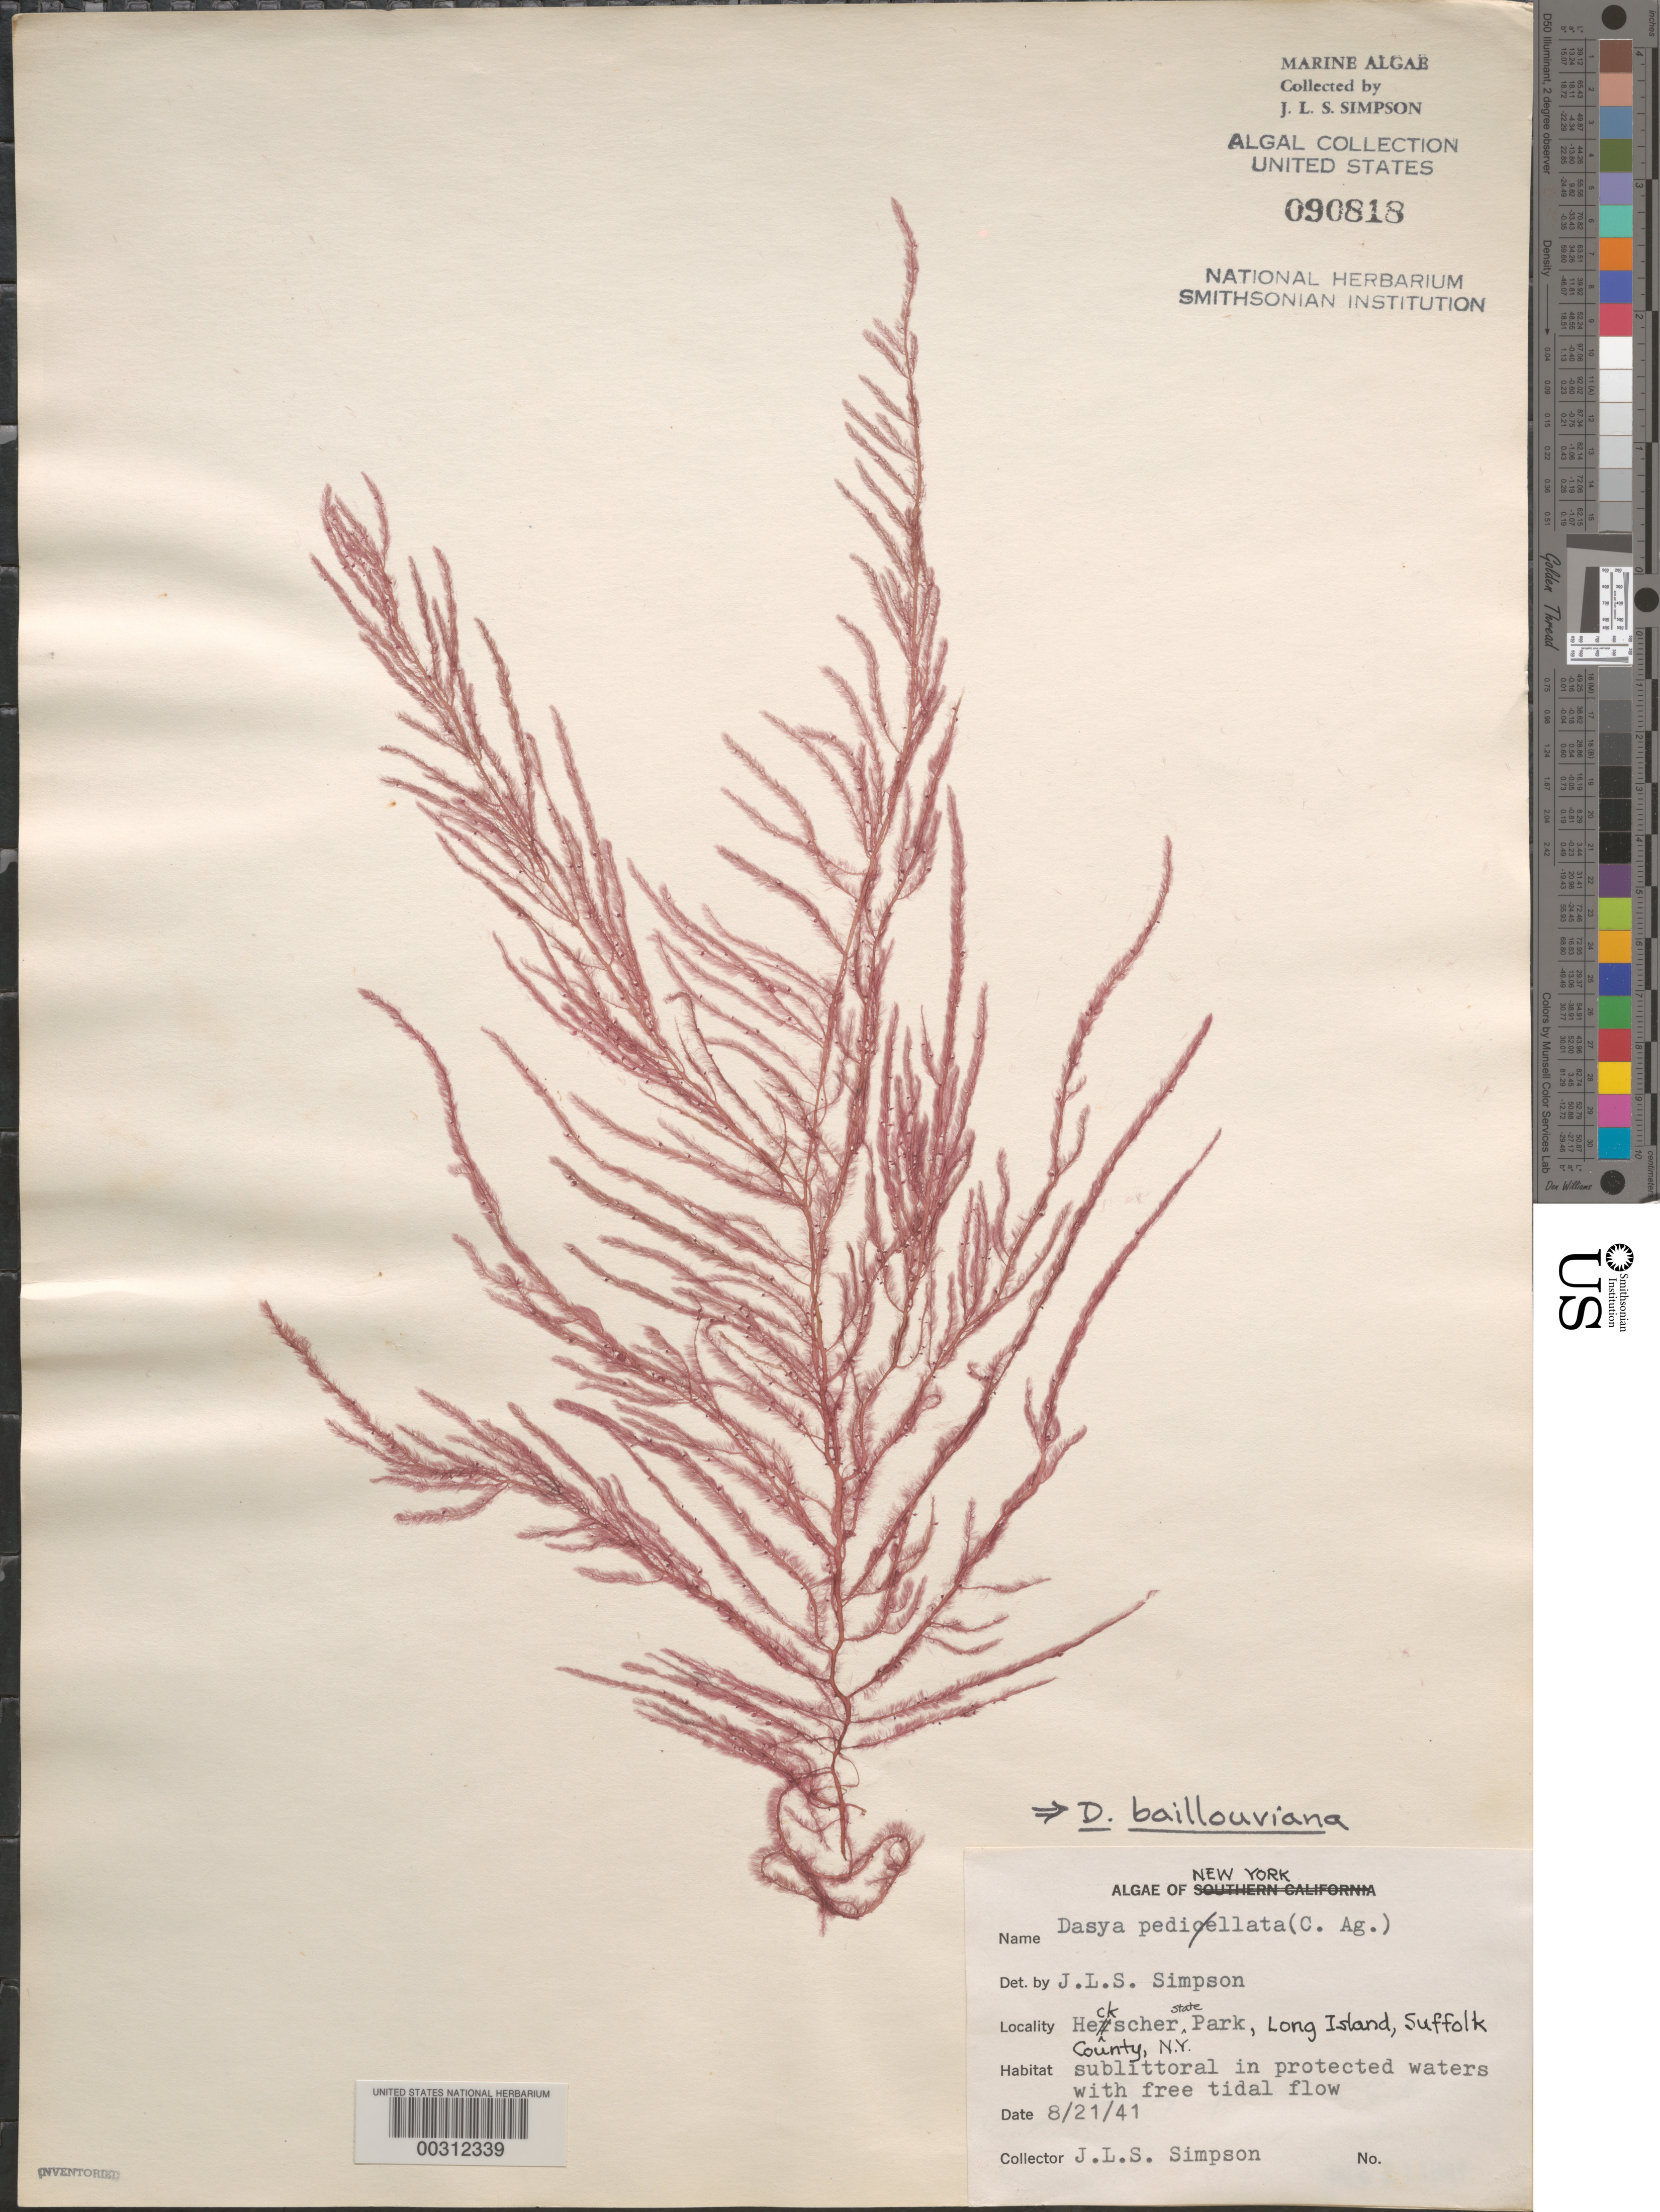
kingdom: Plantae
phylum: Rhodophyta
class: Florideophyceae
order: Ceramiales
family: Dasyaceae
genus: Dasya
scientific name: Dasya pedicellata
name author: (C. Agardh) C. Agardh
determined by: Algae name updating Project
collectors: J. Simpson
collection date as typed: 21 Aug 1941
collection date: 1941-08-21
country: United States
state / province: New York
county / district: Suffolk County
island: Long Island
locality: Heckscher State Park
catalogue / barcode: US 90818